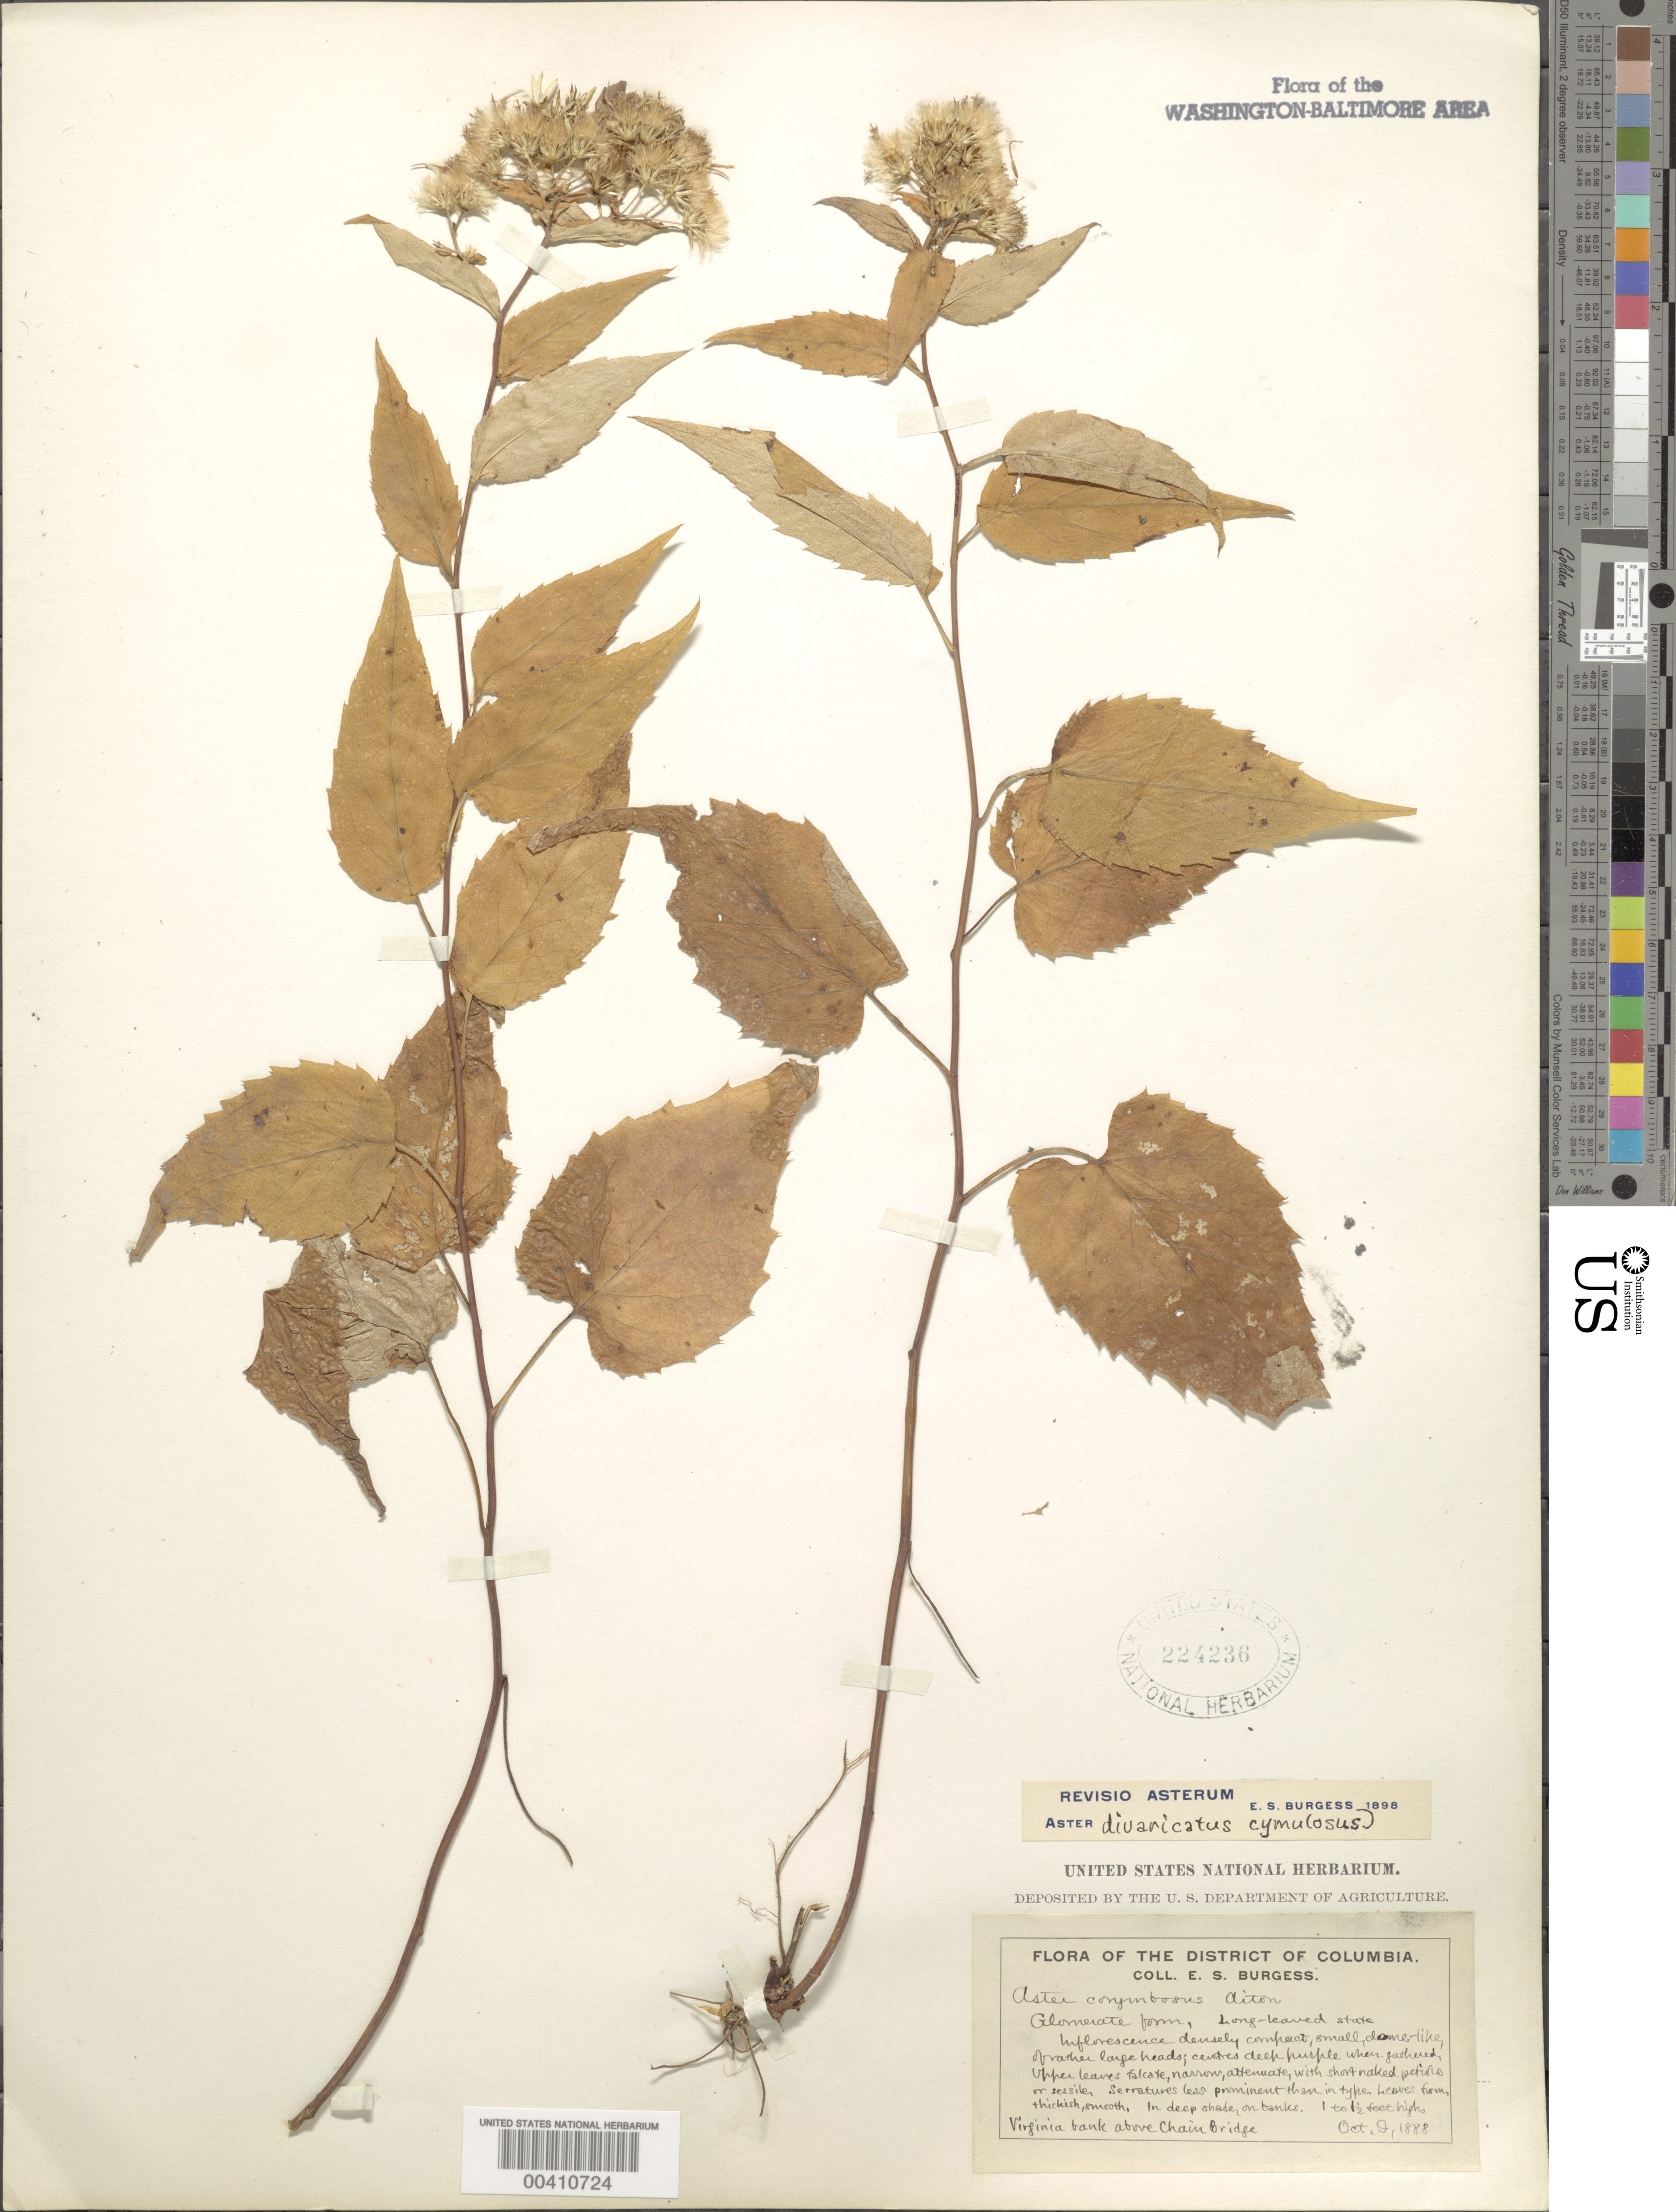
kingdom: Plantae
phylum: Tracheophyta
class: Magnoliopsida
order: Asterales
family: Asteraceae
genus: Eurybia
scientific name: Eurybia divaricata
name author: (L.) G.L. Nesom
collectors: E. Burgess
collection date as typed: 09 Oct 1888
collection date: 1888-10-09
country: United States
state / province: Virginia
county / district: Fairfax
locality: Virginia bank above Chain Bridge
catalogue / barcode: US 224236